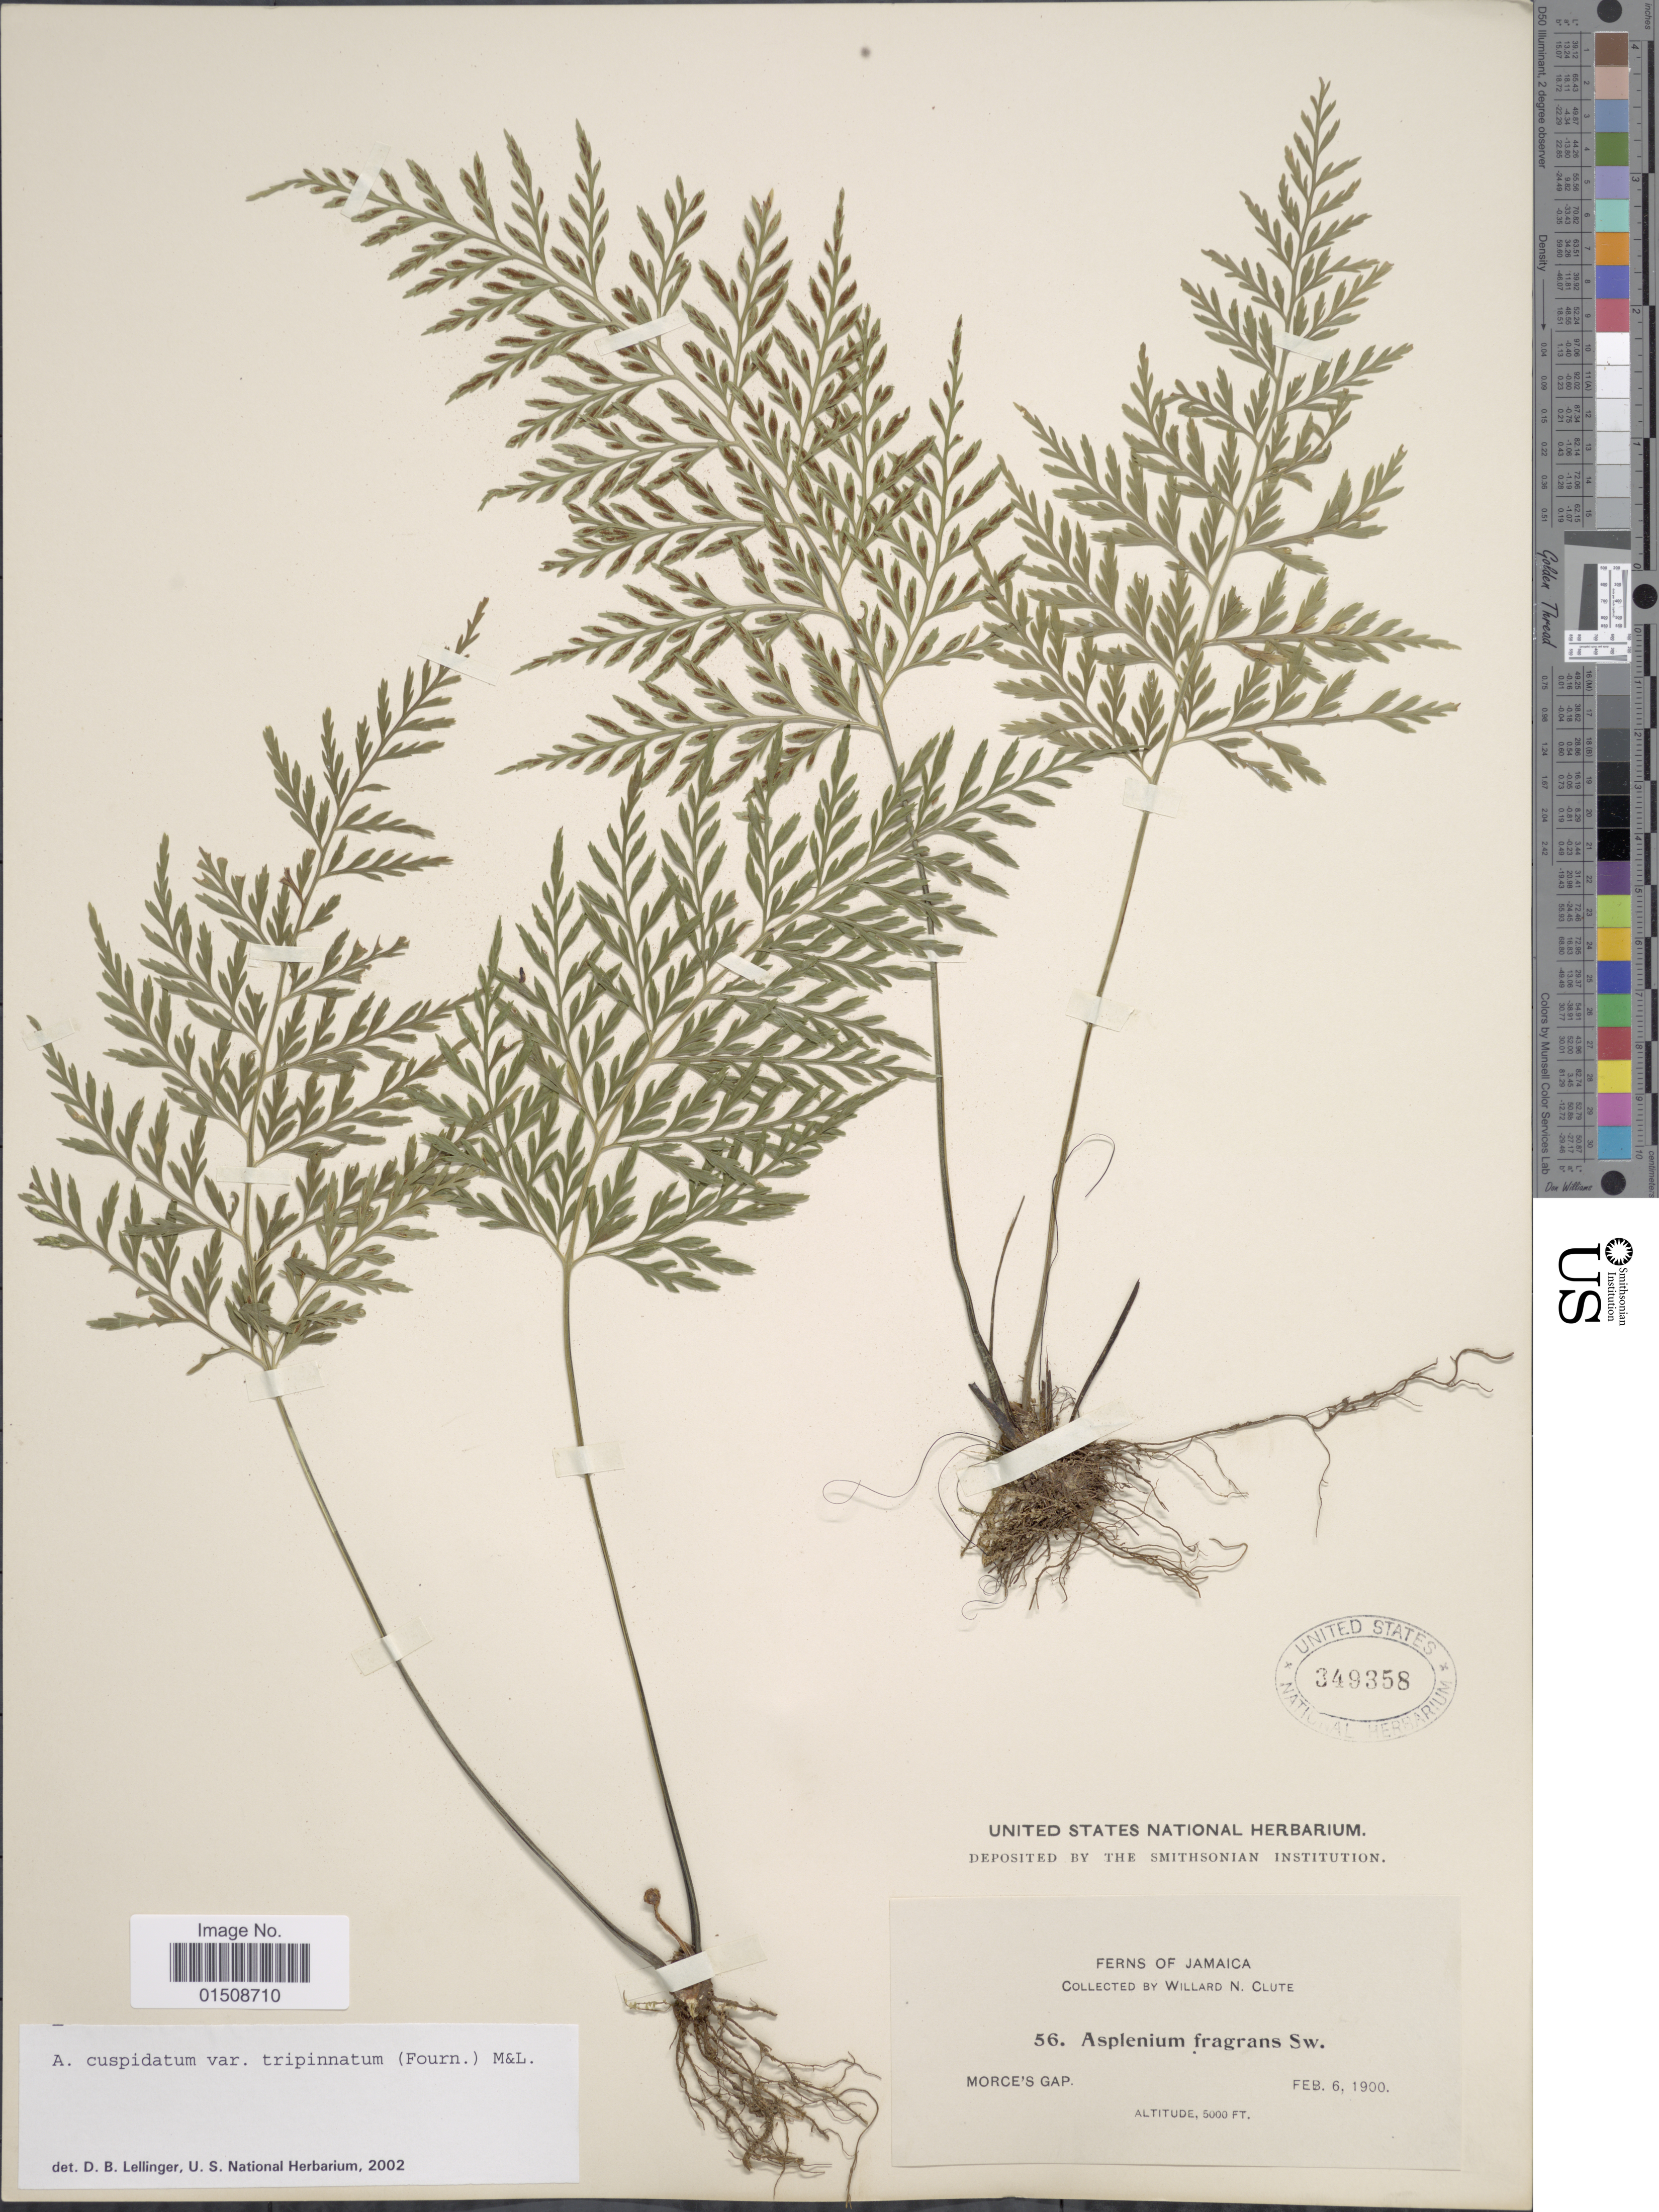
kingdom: Plantae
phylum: Tracheophyta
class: Polypodiopsida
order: Polypodiales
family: Aspleniaceae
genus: Asplenium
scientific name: Asplenium cuspidatum var. tripinnatum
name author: (E. Fourn.) C.V. Morton & Lellinger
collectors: W. N. Clute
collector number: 56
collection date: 1900-02-06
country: Jamaica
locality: Morce's Gap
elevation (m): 1524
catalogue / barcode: US 349358